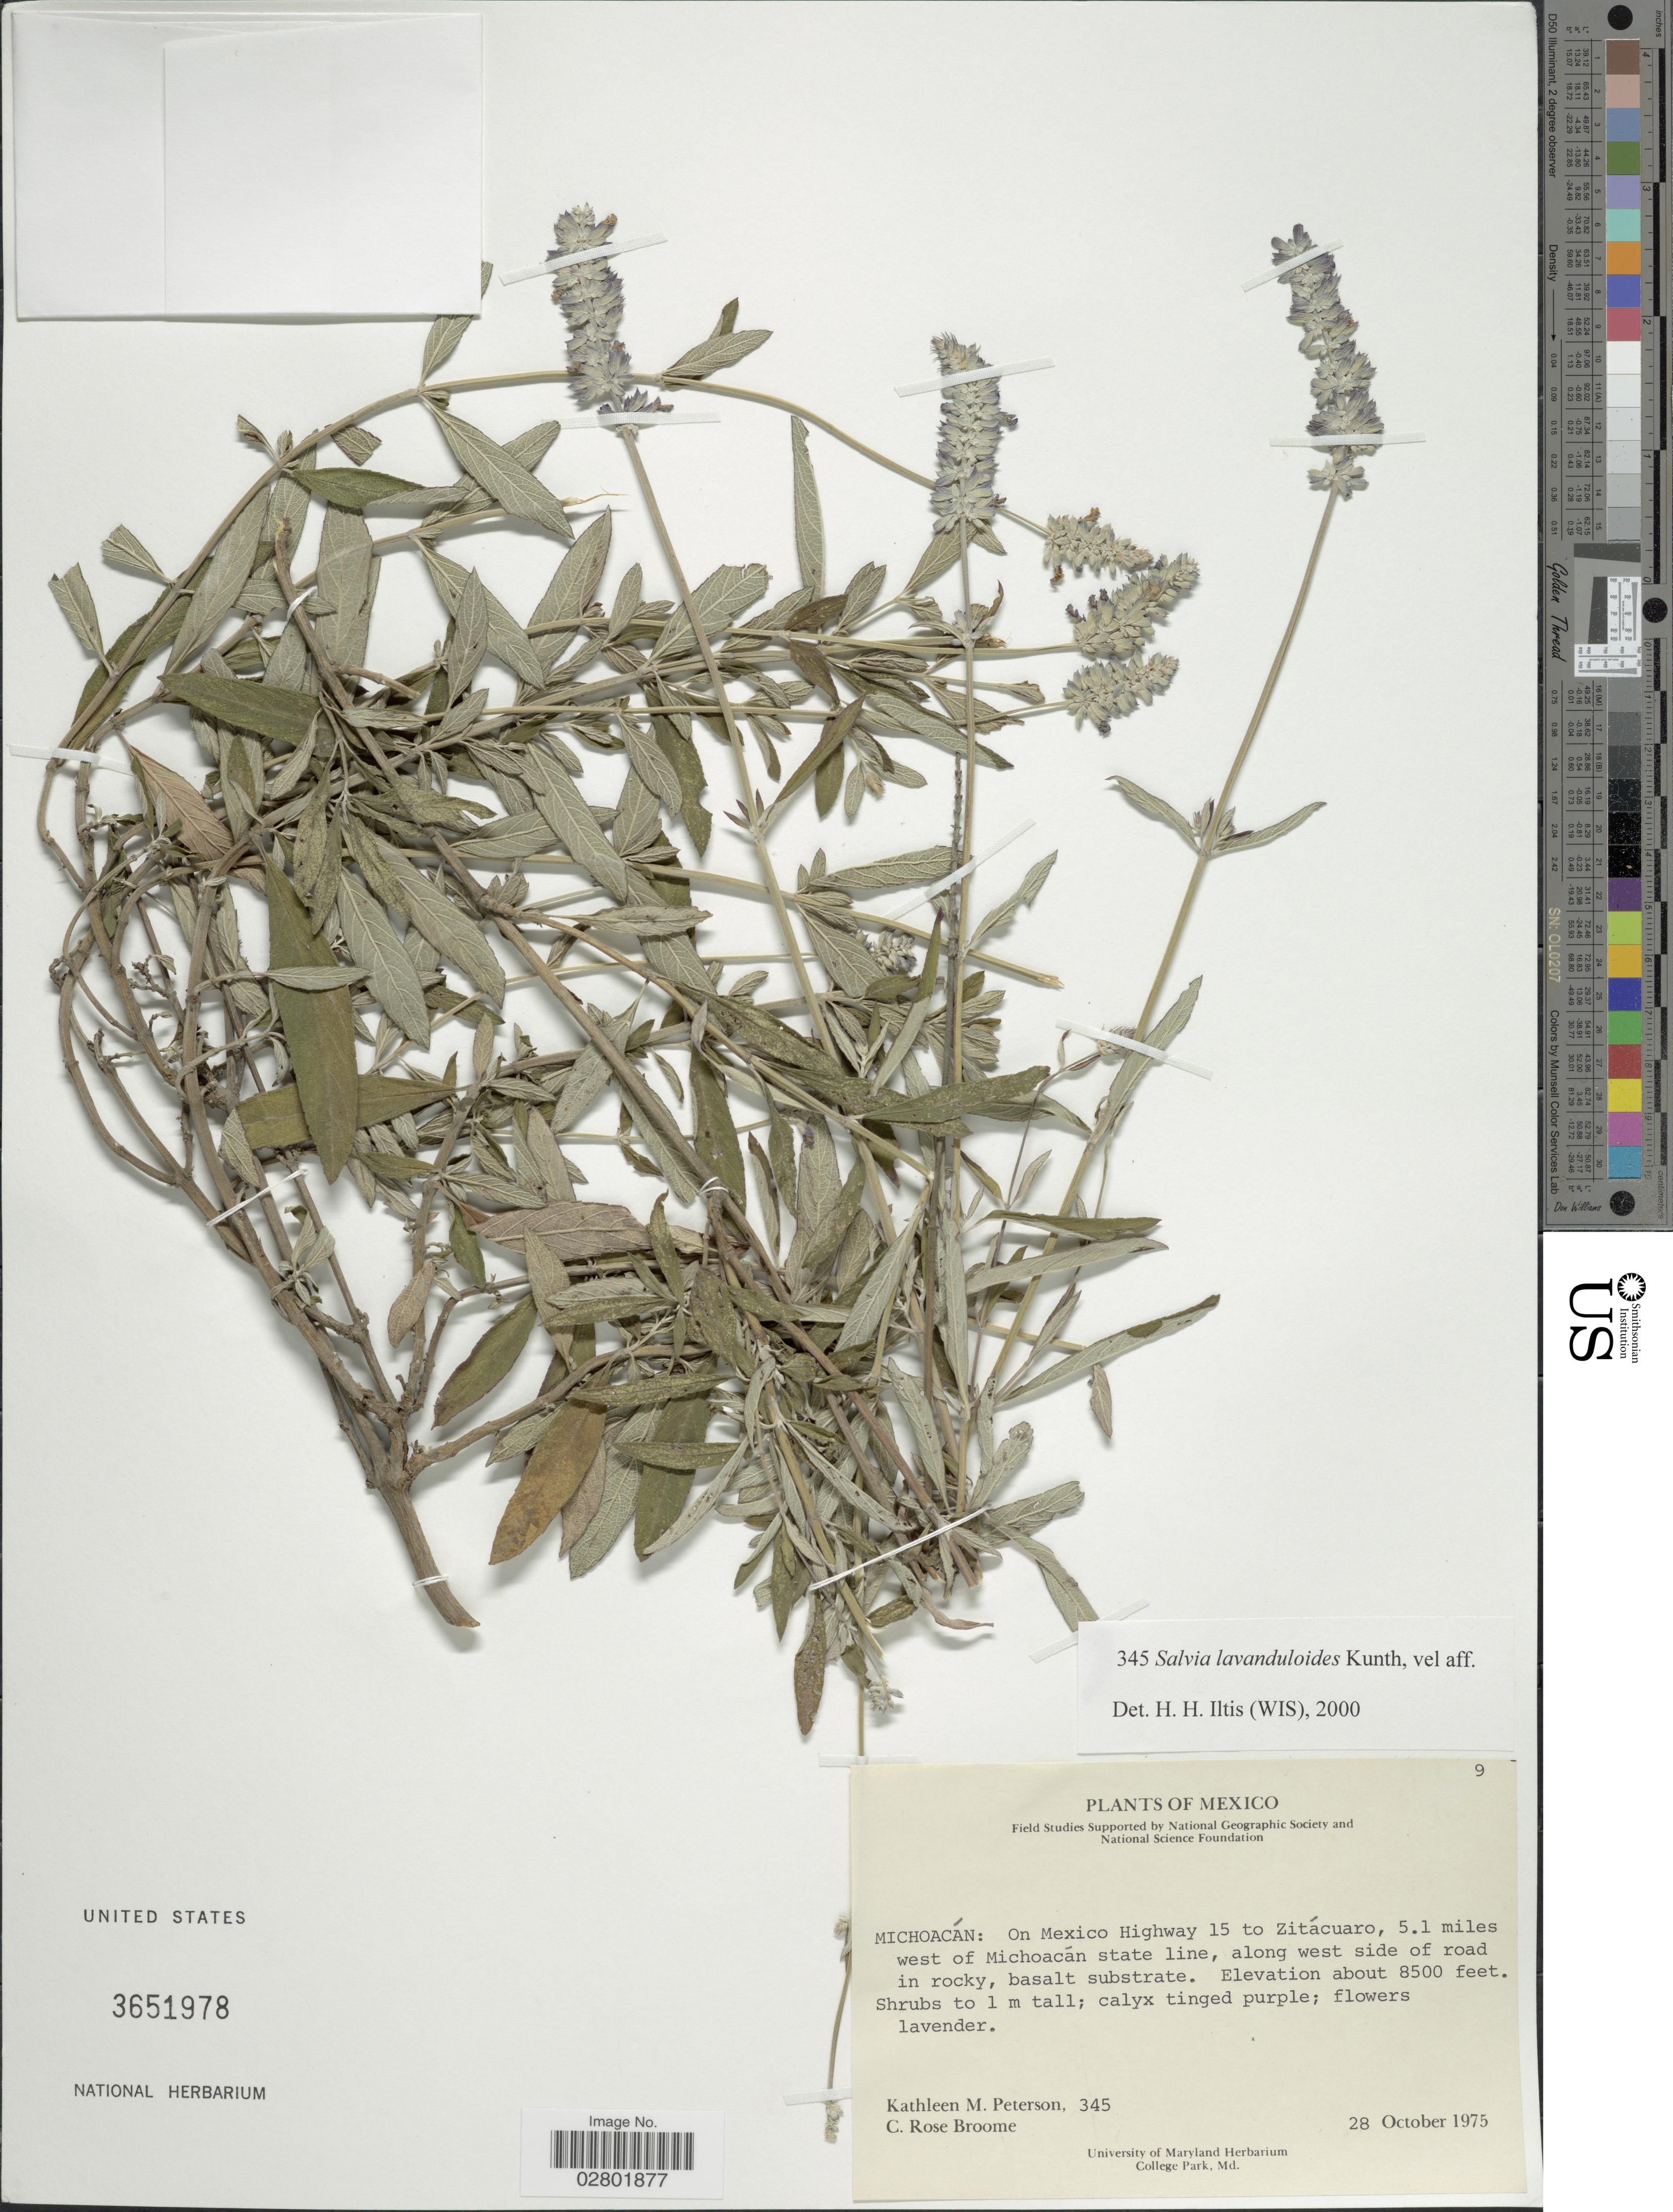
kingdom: Plantae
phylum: Tracheophyta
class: Magnoliopsida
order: Lamiales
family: Lamiaceae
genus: Salvia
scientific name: Salvia lavanduloides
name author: Kunth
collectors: K. Peterson & C. R. Broome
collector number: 345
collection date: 1975-10-28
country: Mexico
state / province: Michoacán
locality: On Mexico Hitghway 15 to Zitácuaro, 5.1 miles west of Michoacán state line, along west side of road in rocky, basalt substrate.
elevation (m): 2591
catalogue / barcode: US 3651978